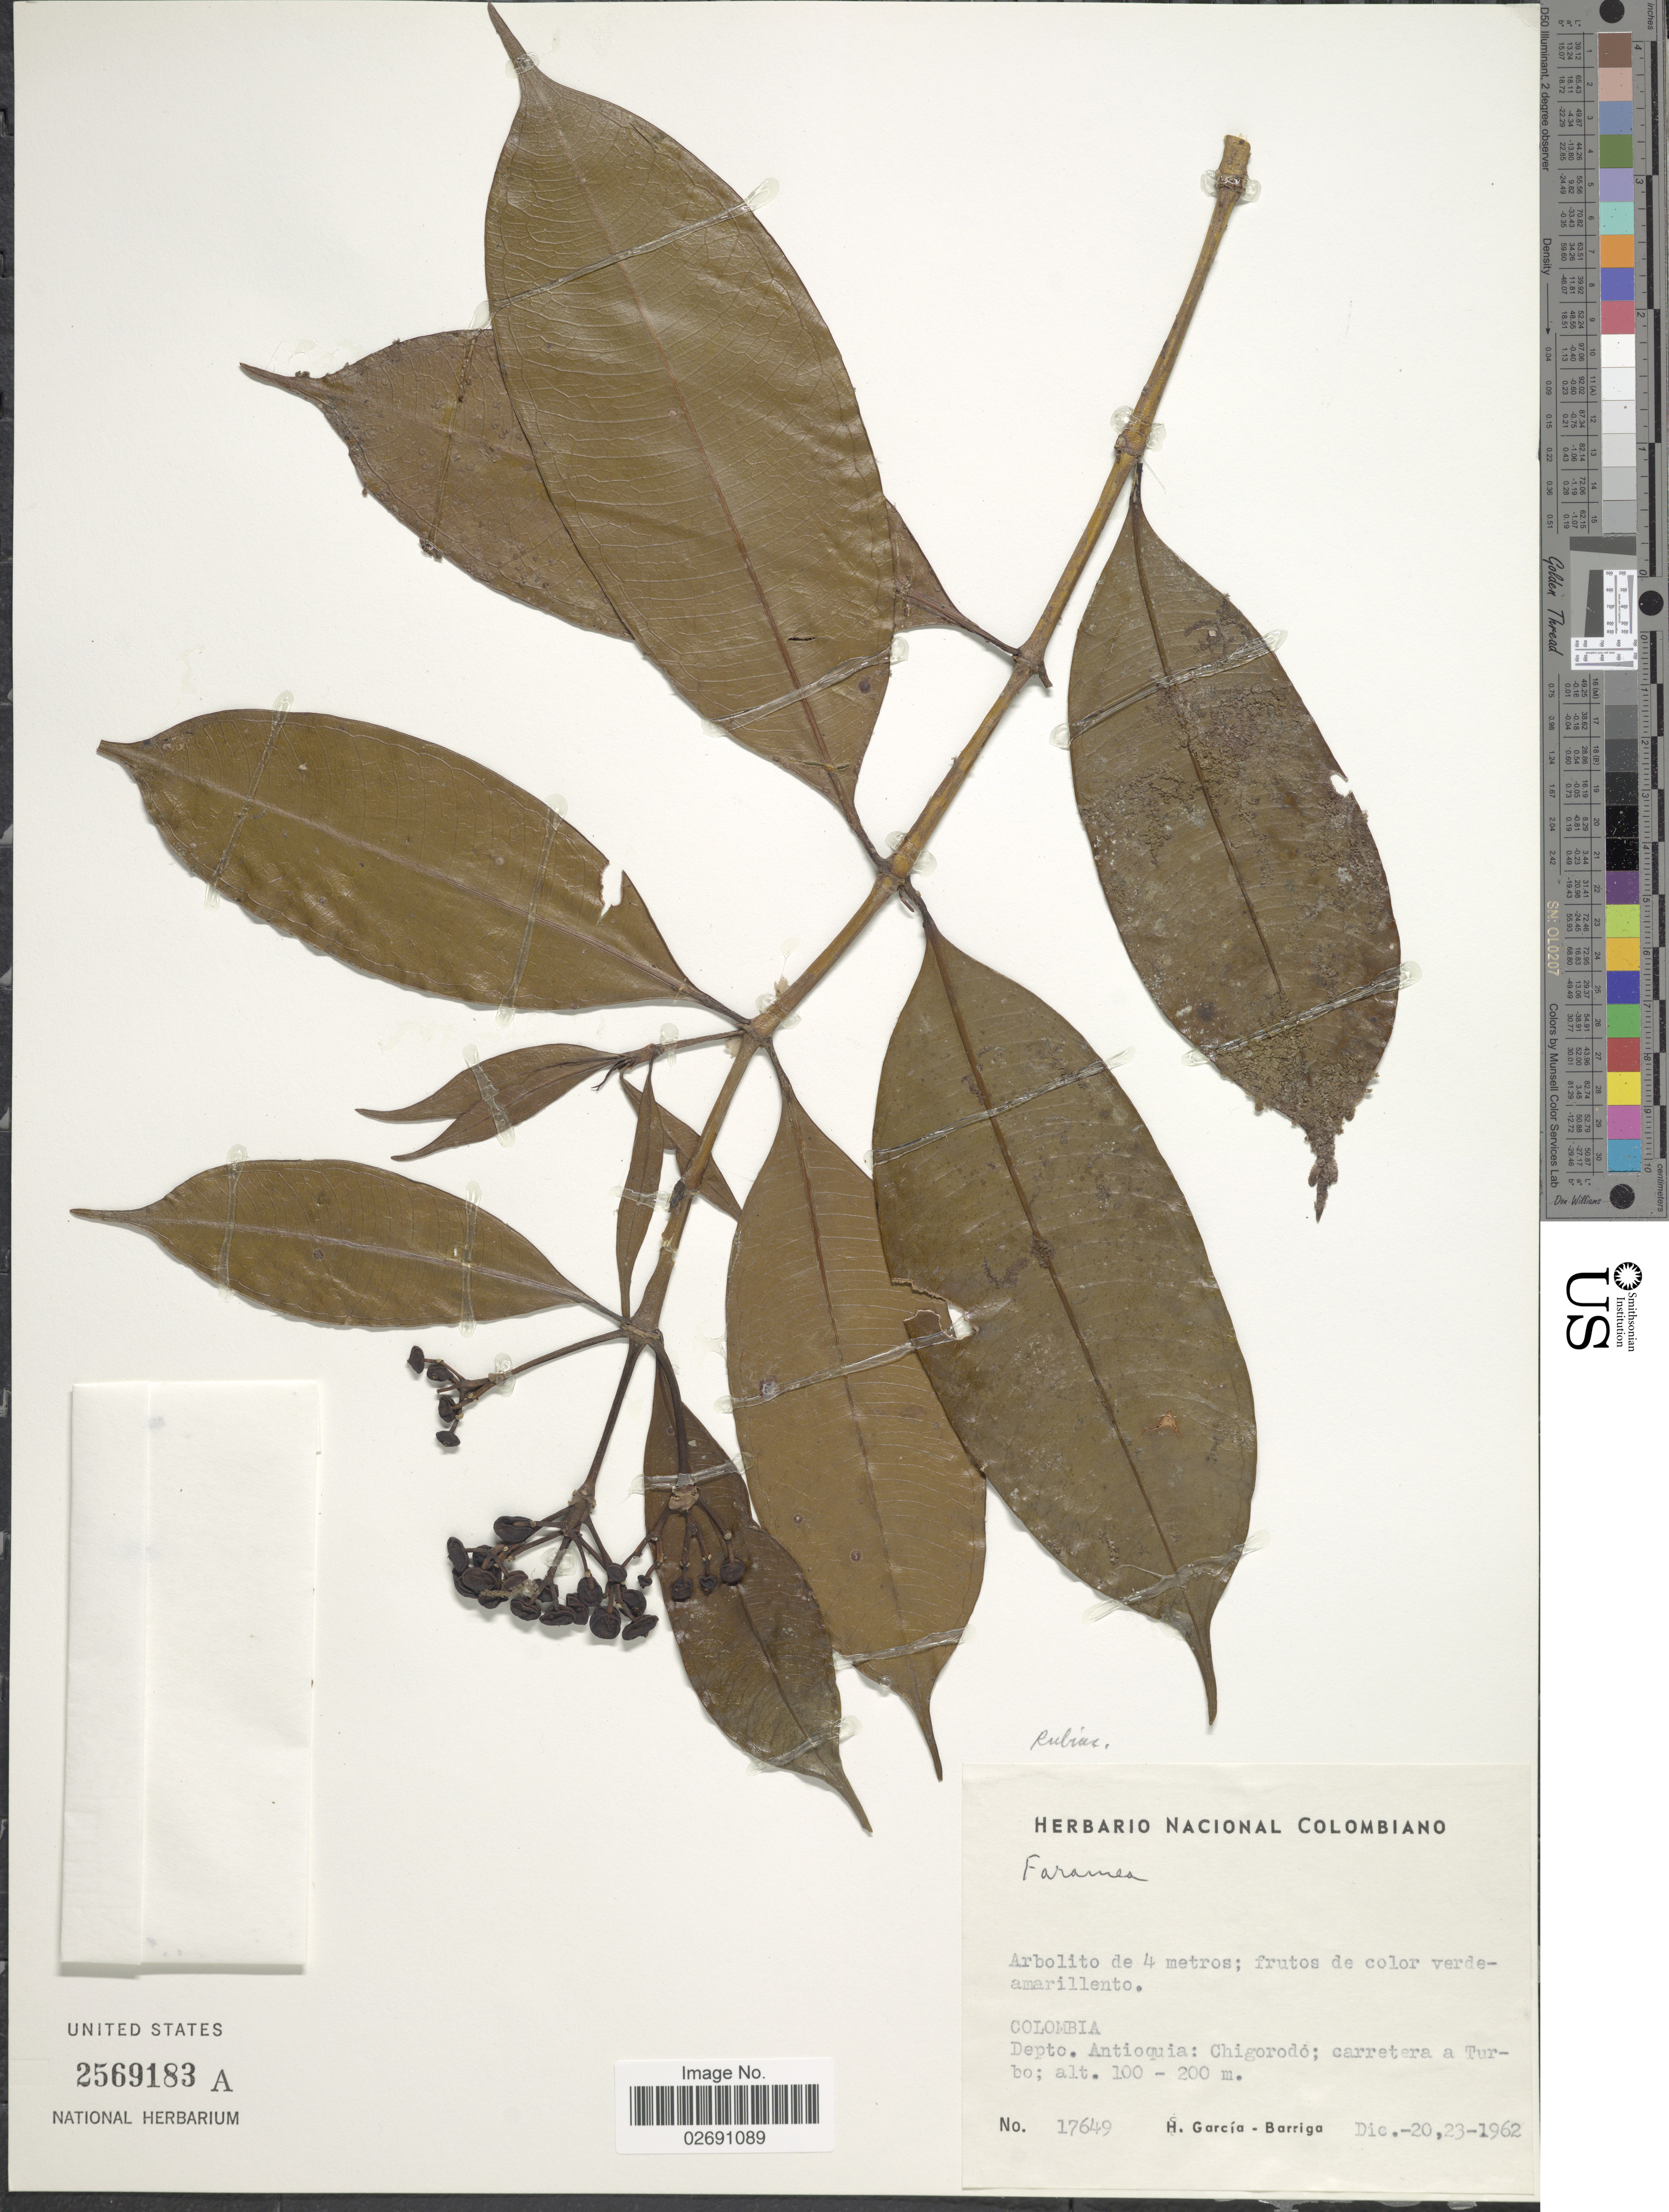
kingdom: Plantae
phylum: Tracheophyta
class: Magnoliopsida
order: Gentianales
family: Rubiaceae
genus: Faramea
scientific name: Faramea sp.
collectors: H. García Barriga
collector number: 17649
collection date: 1962-12-20/1962-12-23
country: Colombia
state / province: Antioquia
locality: Chigorodo; carretera a Turbo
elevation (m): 100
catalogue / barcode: US 2569183A